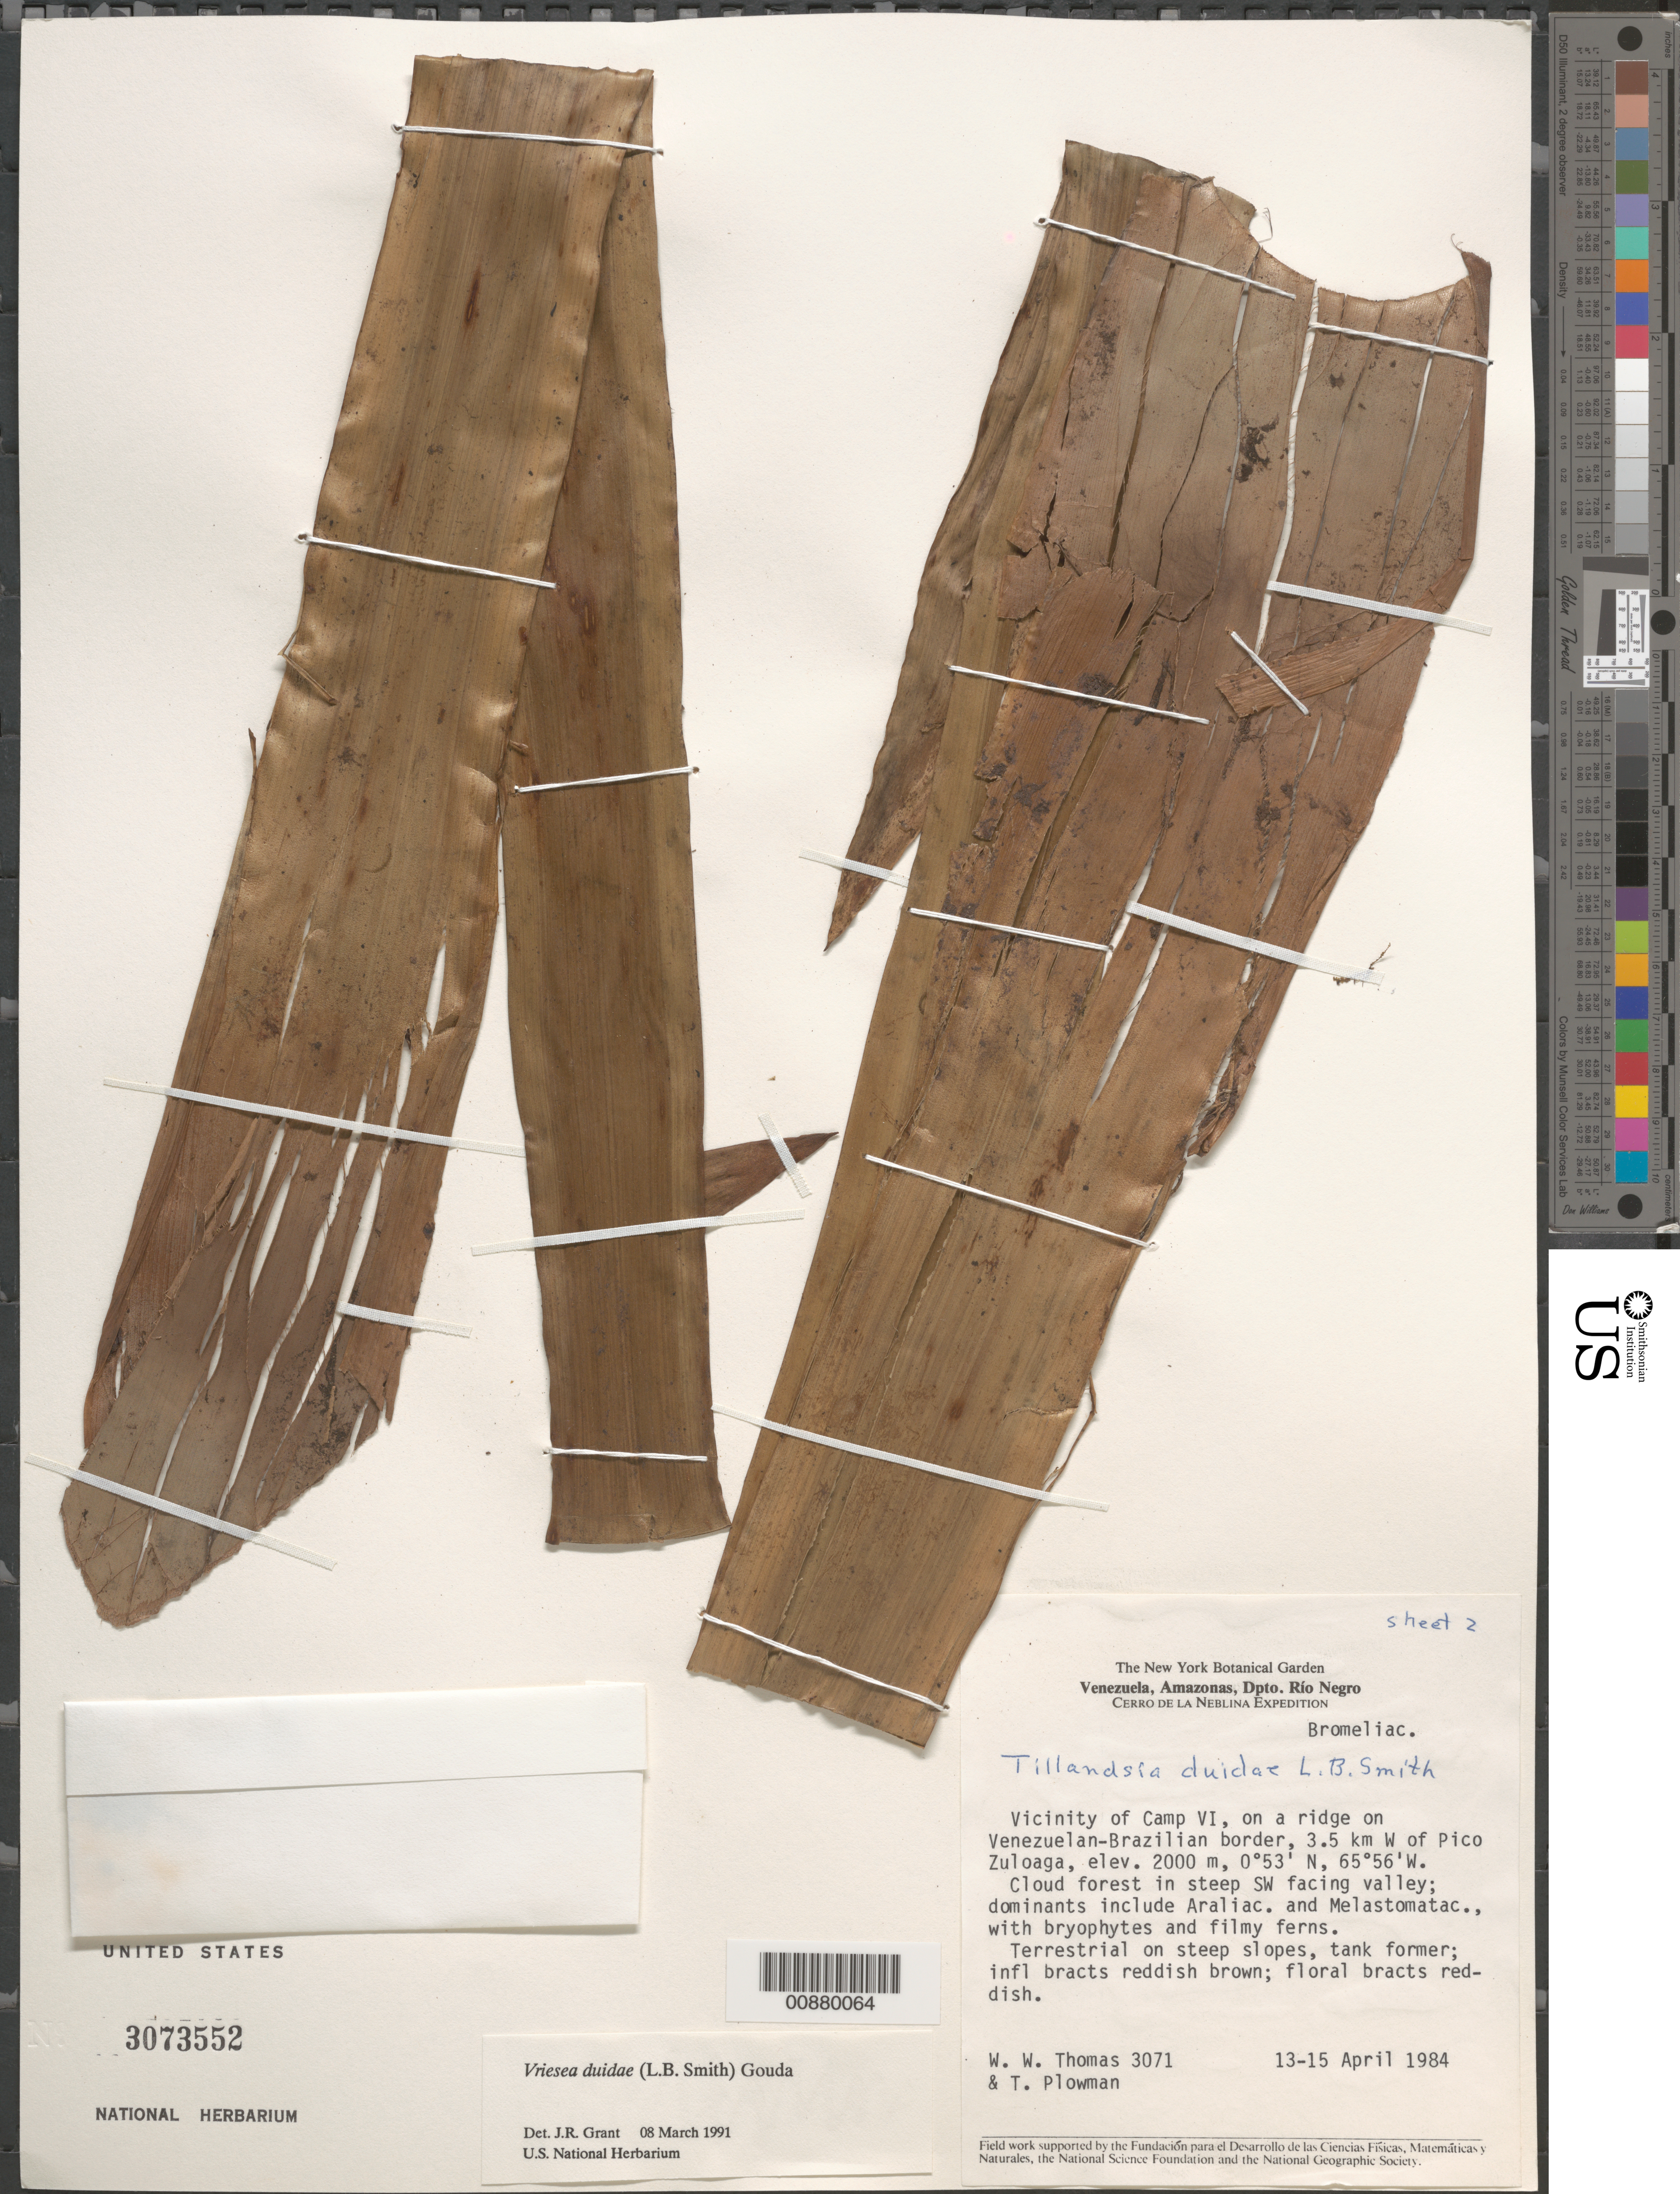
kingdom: Plantae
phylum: Tracheophyta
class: Liliopsida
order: Poales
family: Bromeliaceae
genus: Vriesea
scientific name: Vriesea duidae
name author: (L.B. Sm.) Gouda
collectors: W. Thomas & T. Plowman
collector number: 3071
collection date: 1984-04-13/1984-04-15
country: Venezuela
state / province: Amazonas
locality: Dpto. Río Negro. Vicinity of Camp VI, on a ridge on Venezuelan-Brazilian border, 3.5 km W of Pico Zuloaga. Cloud forest in steep SW facing valley.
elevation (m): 2000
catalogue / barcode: US 3073552